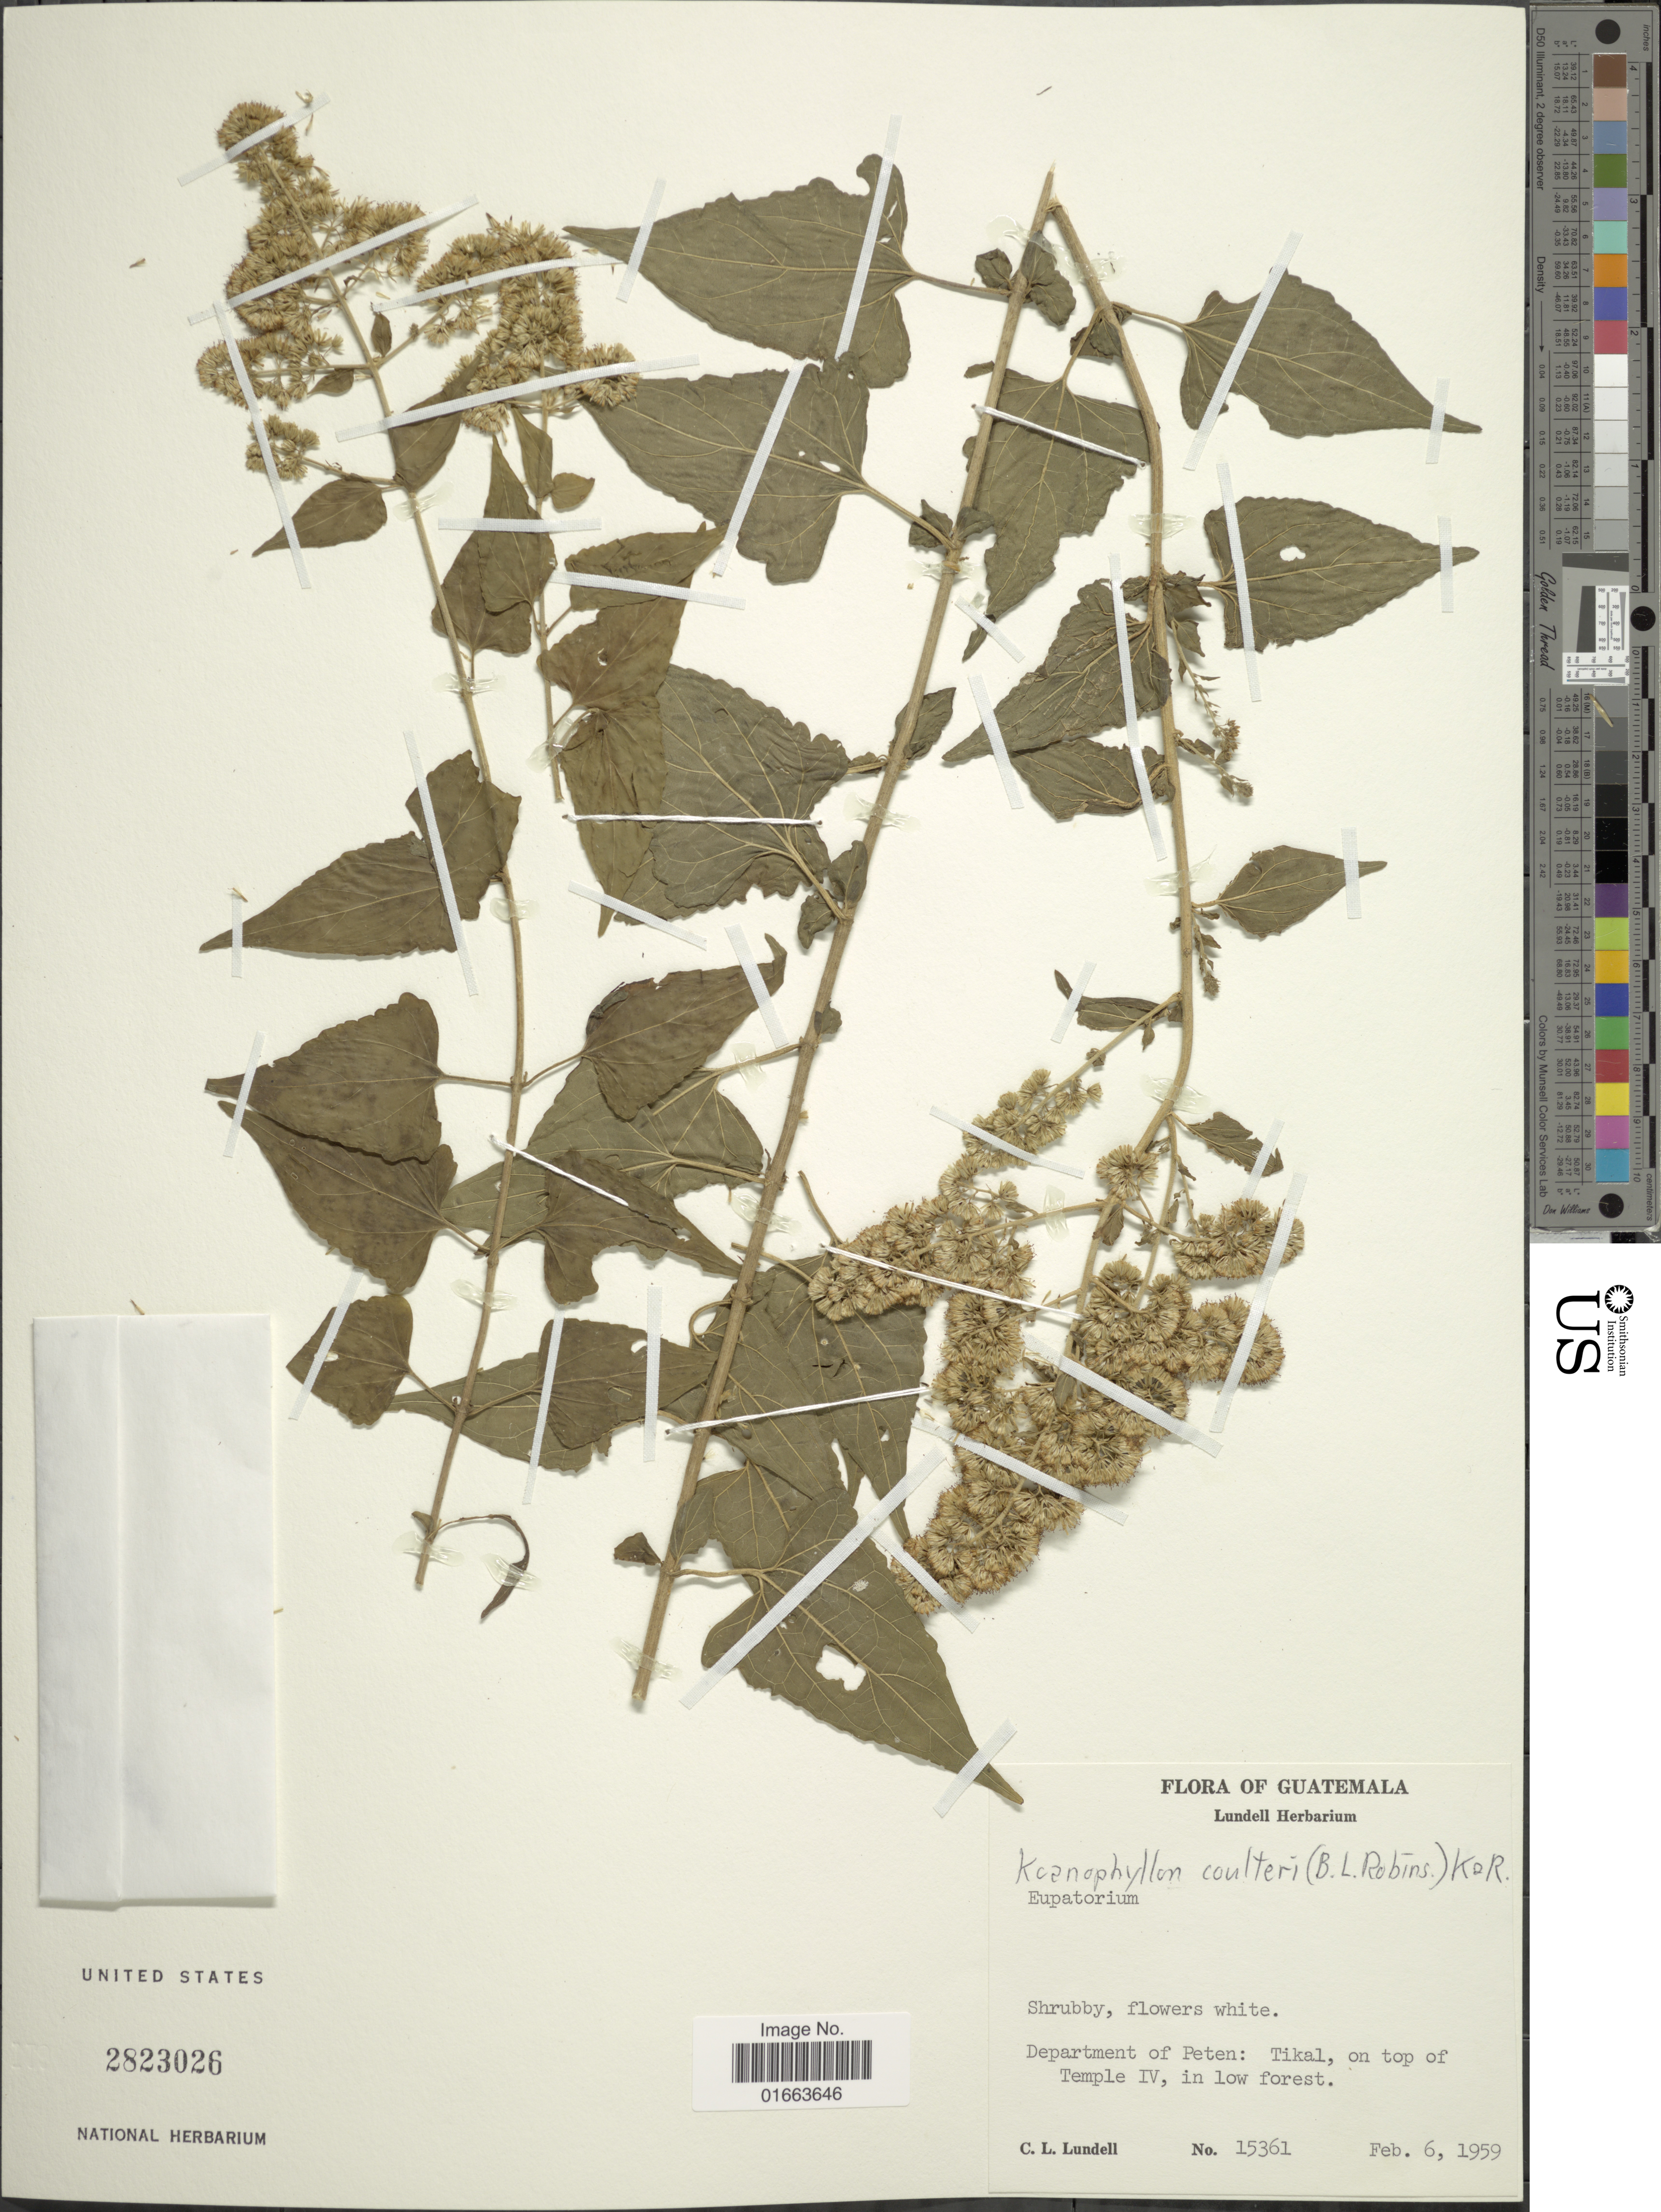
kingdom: Plantae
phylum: Tracheophyta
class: Magnoliopsida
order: Asterales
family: Asteraceae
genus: Koanophyllon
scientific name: Koanophyllon solidaginoides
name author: (Kunth) R.M. King & H. Rob.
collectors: C. L. Lundell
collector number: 15361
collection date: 1959-02-06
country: Guatemala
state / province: El Petén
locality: Department of Peten: Tikal, on top of Temple 4, in low forest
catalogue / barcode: US 2823026